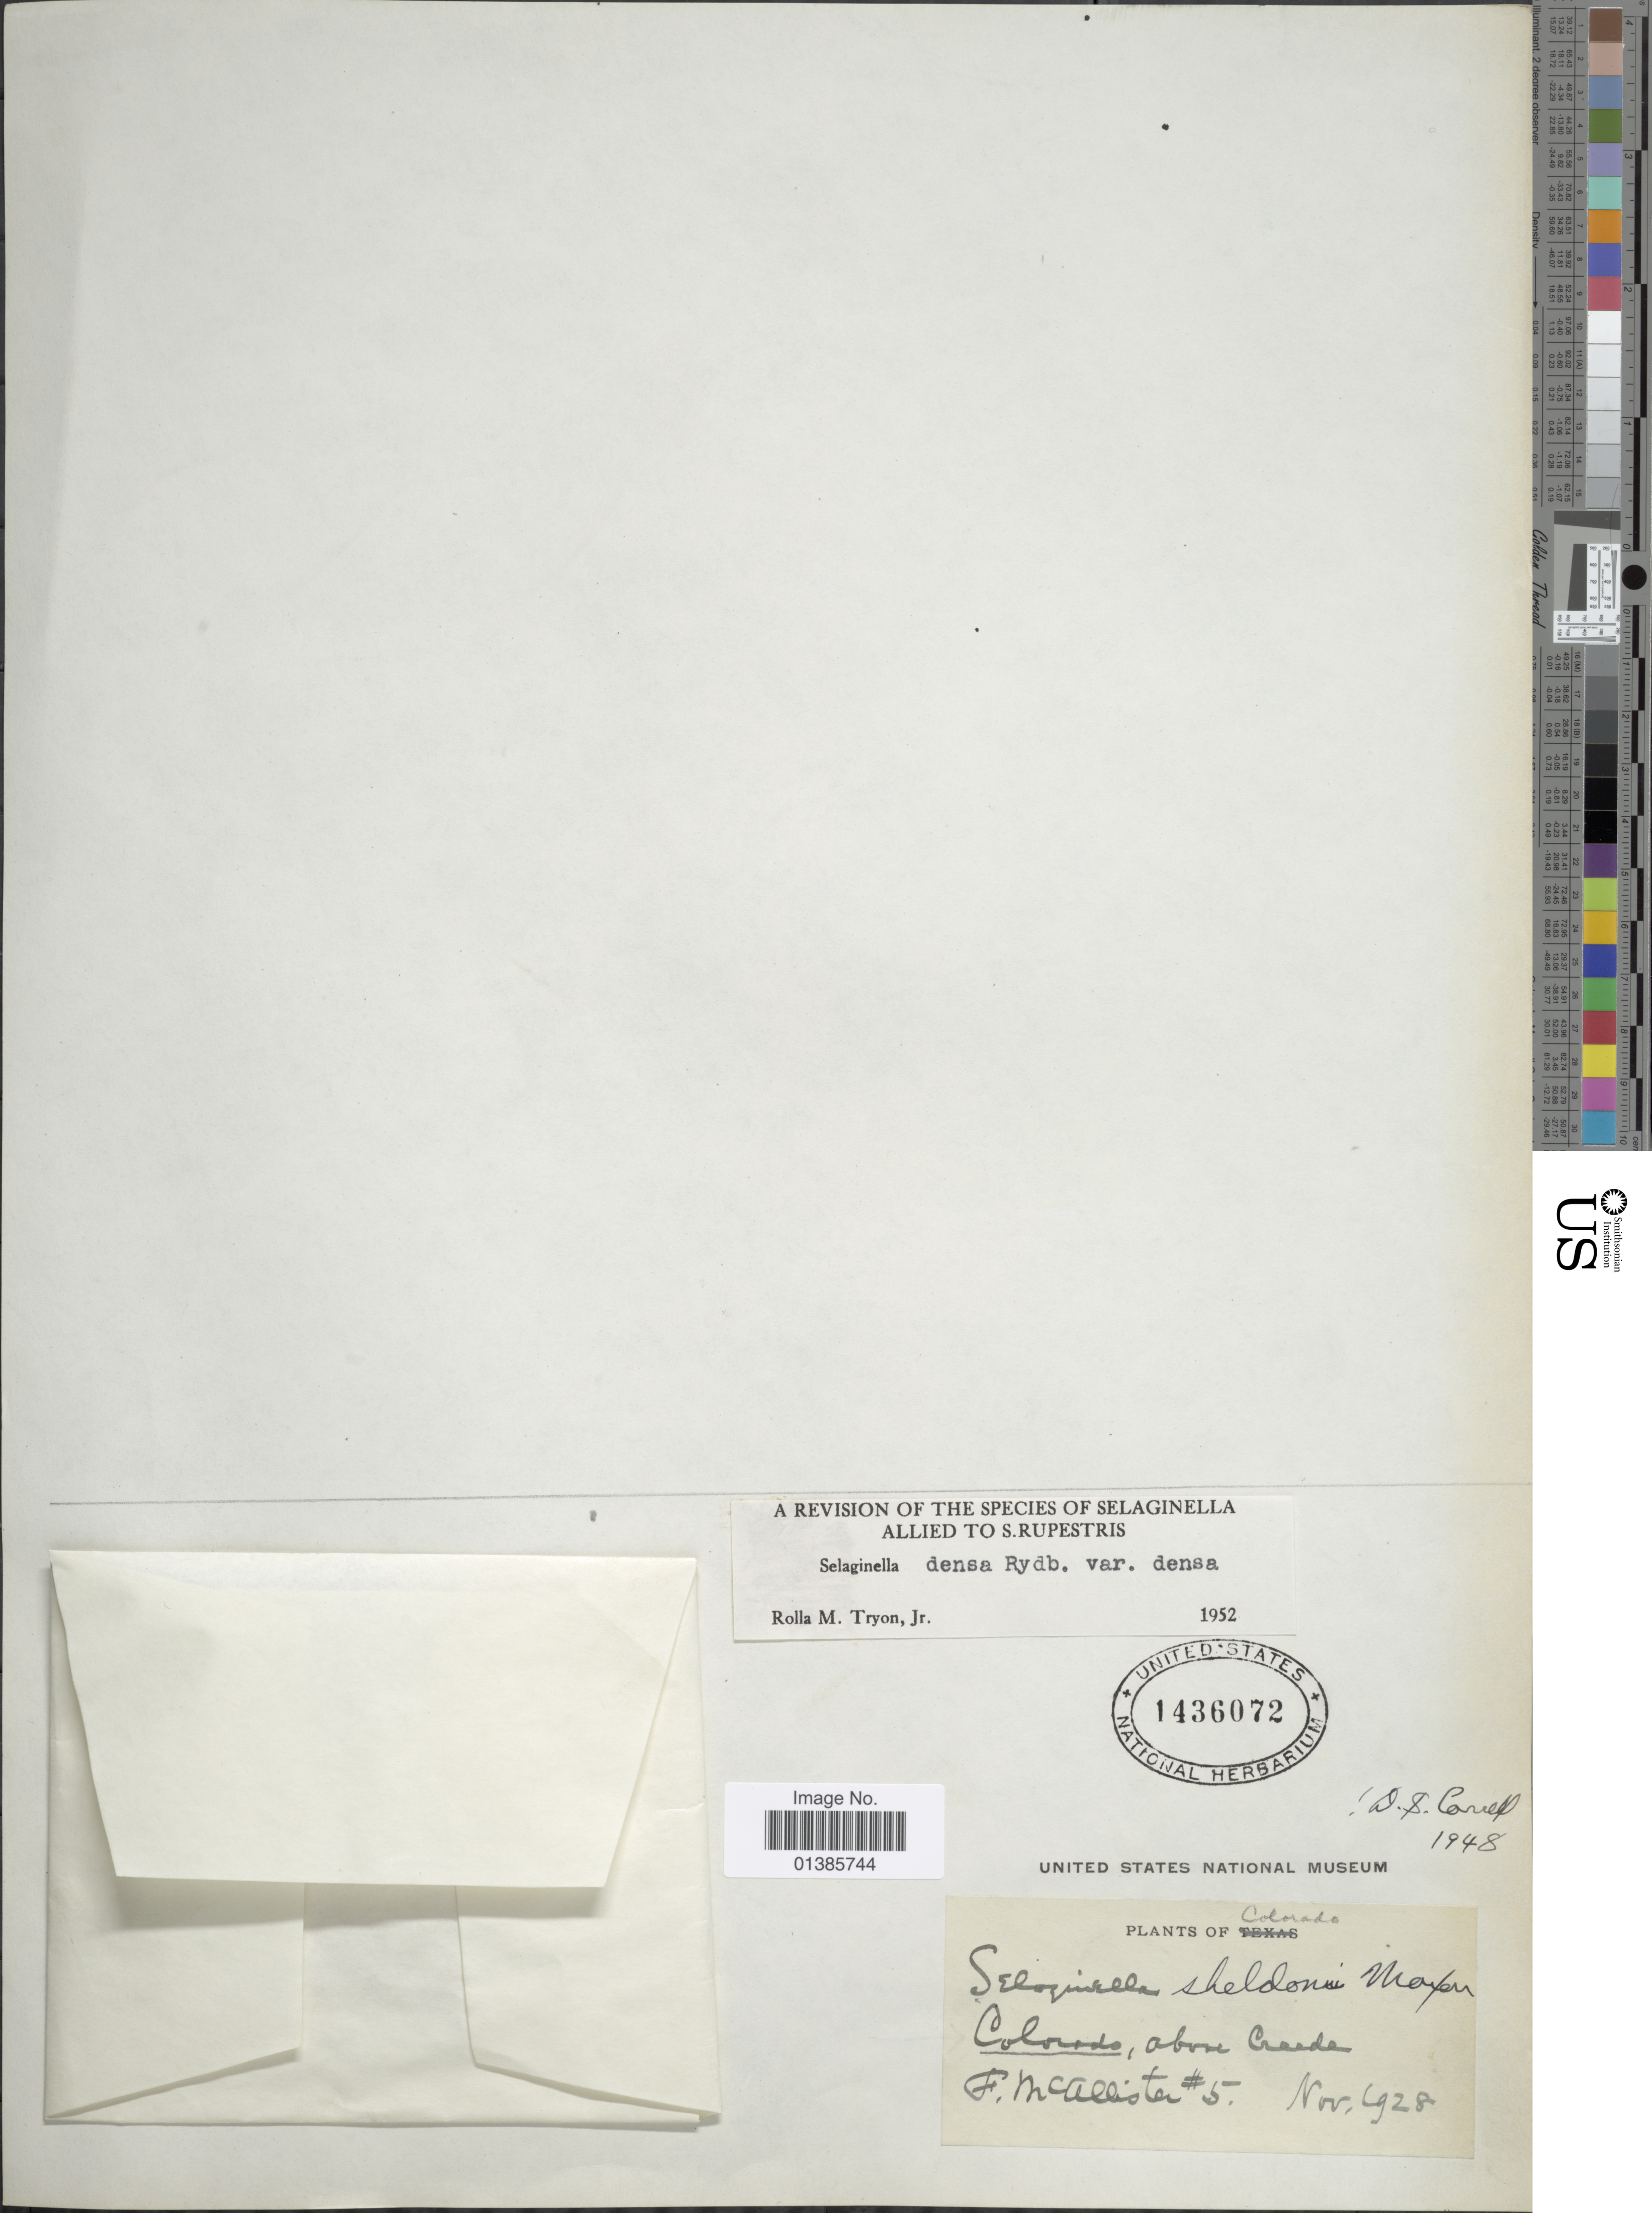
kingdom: Plantae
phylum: Tracheophyta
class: Lycopodiopsida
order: Selaginellales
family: Selaginellaceae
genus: Selaginella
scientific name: Selaginella densa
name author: Rydb.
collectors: F. McAllister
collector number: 5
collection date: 1928-11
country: United States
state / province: Colorado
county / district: Mineral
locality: Above Creede.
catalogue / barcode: US 1436072